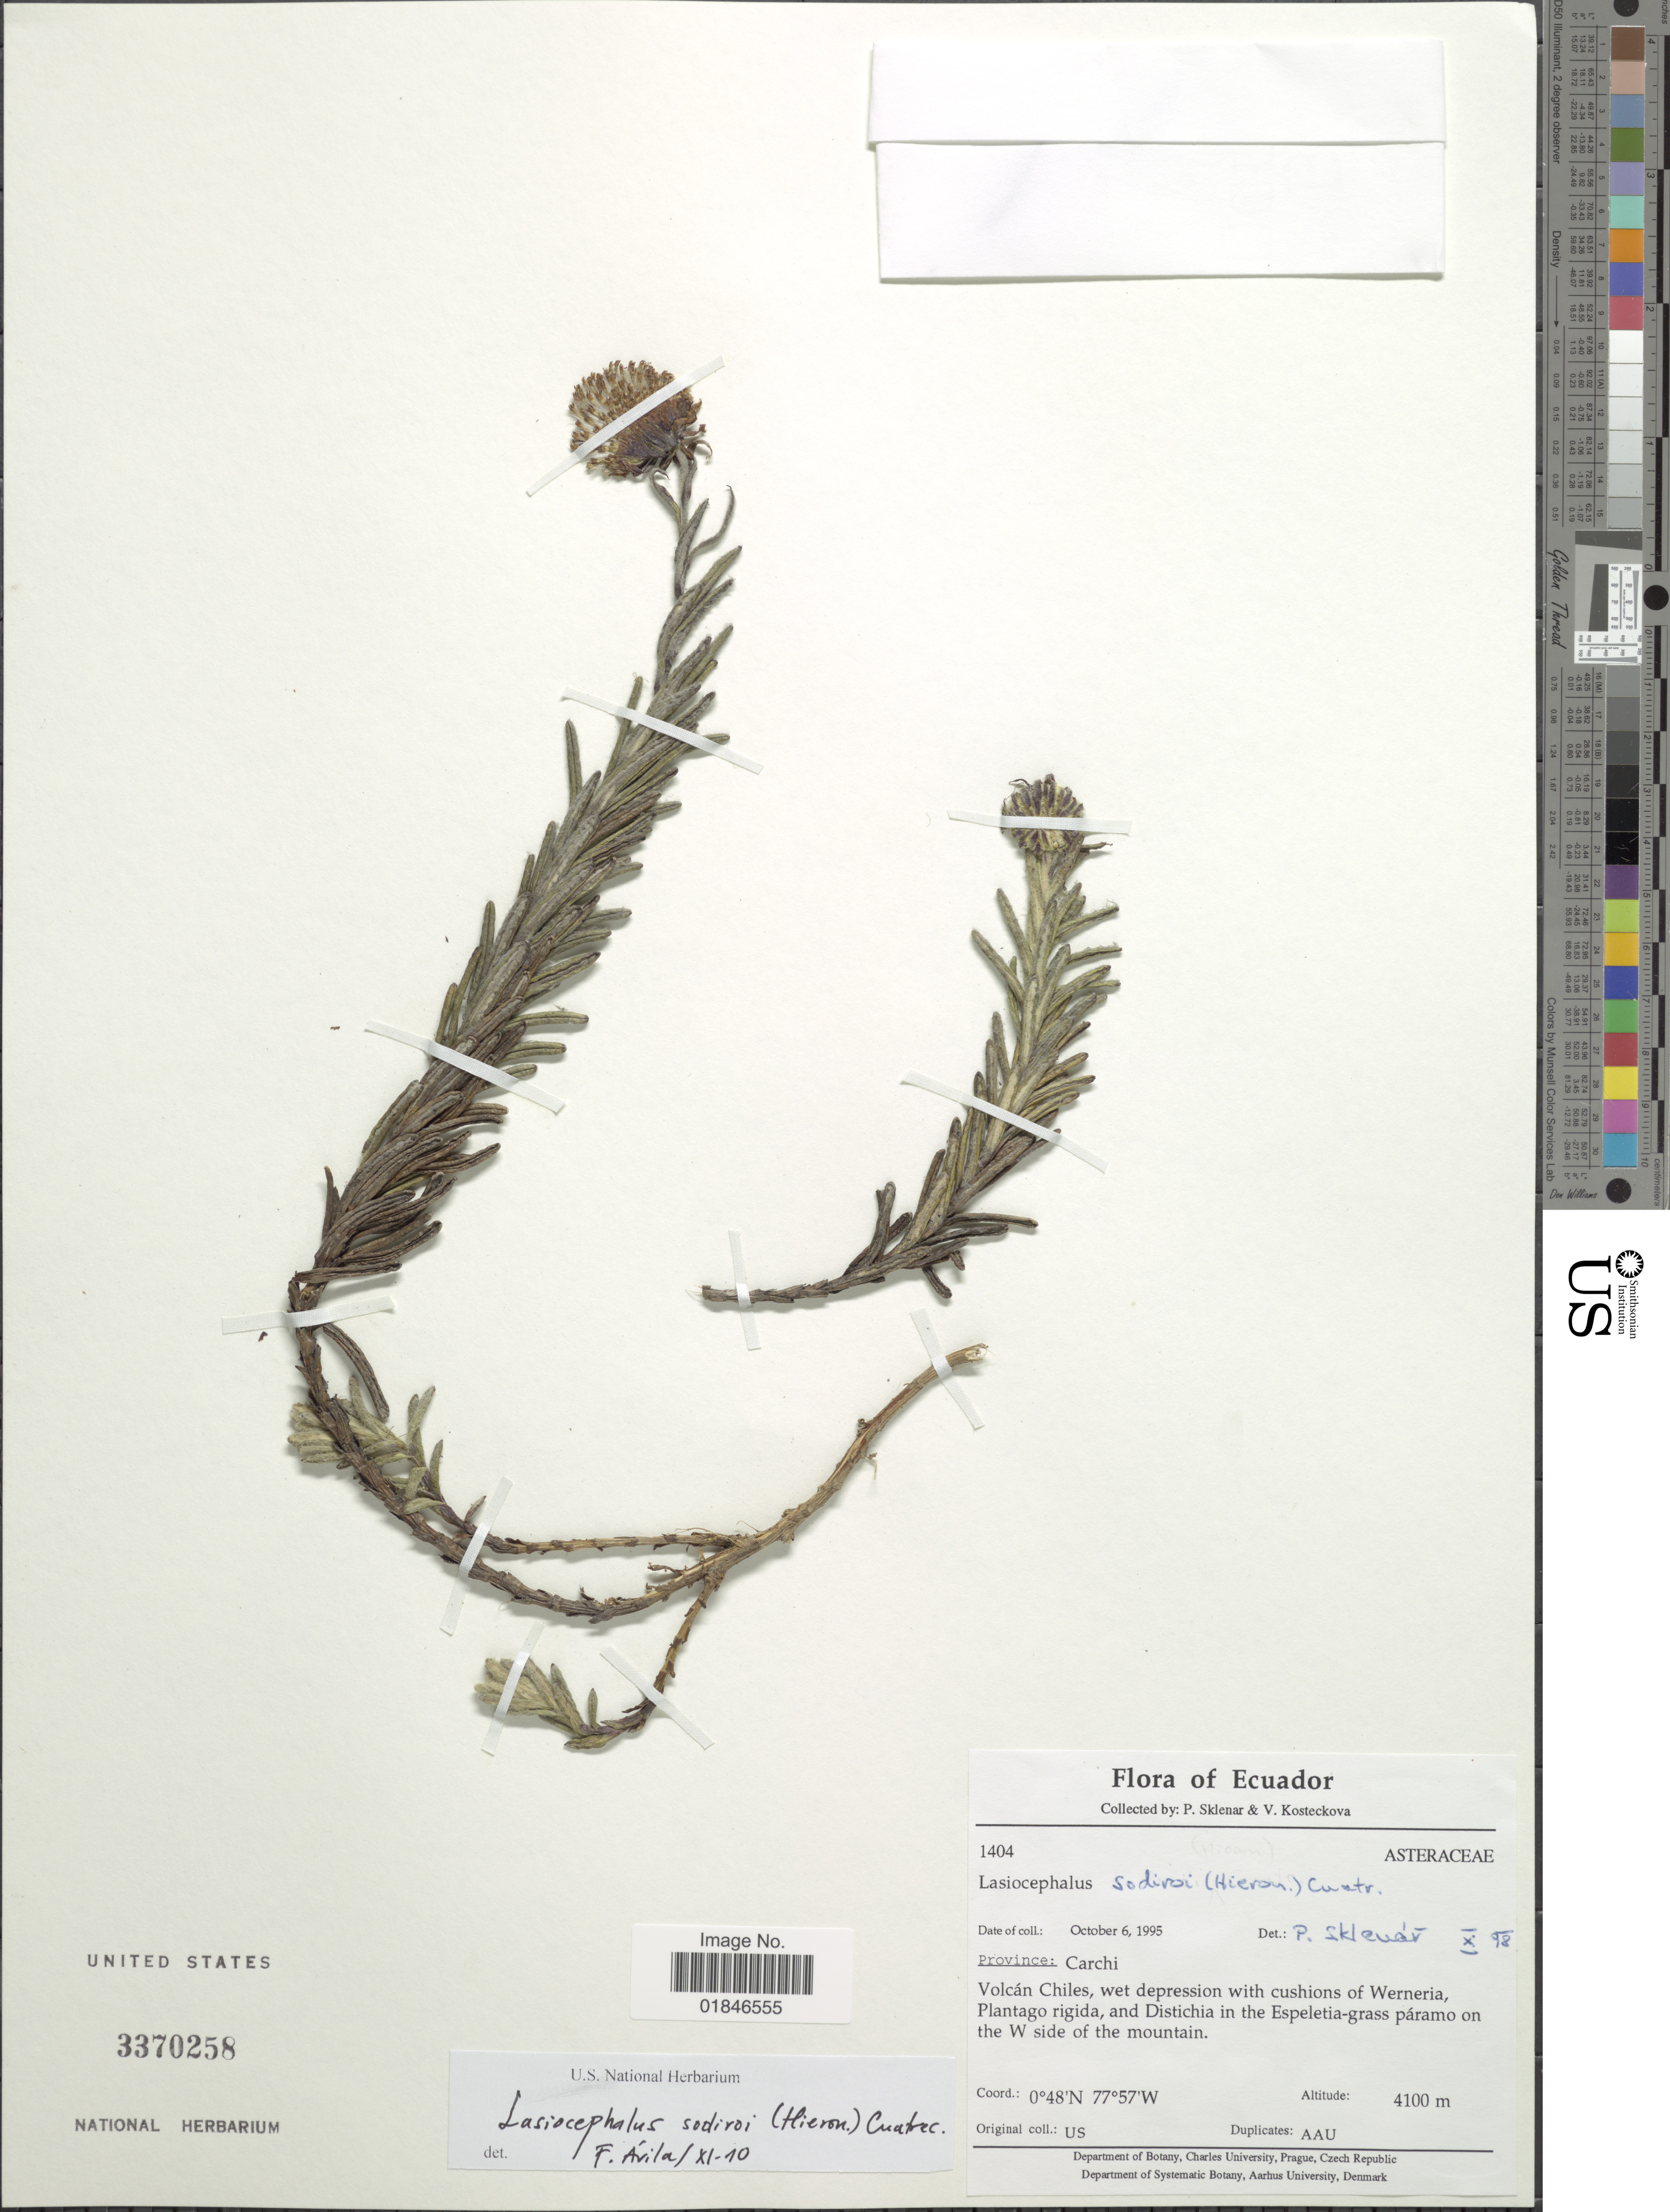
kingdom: Plantae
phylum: Tracheophyta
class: Magnoliopsida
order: Asterales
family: Asteraceae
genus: Senecio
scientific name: Senecio imbaburensis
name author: Sklenár & Marhold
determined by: Salomon, Luciana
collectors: P. Sklenár & V. Kosteckova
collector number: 1404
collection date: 1995-10-06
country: Ecuador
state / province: Carchi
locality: Province: Carchi, Province Volcan Chiles, wet depression with cushions of Werneria, Plantago rigida, and Distichia in the Espeletia-grass paramo on the W side of the mountain.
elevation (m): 4100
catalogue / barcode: US 3370258